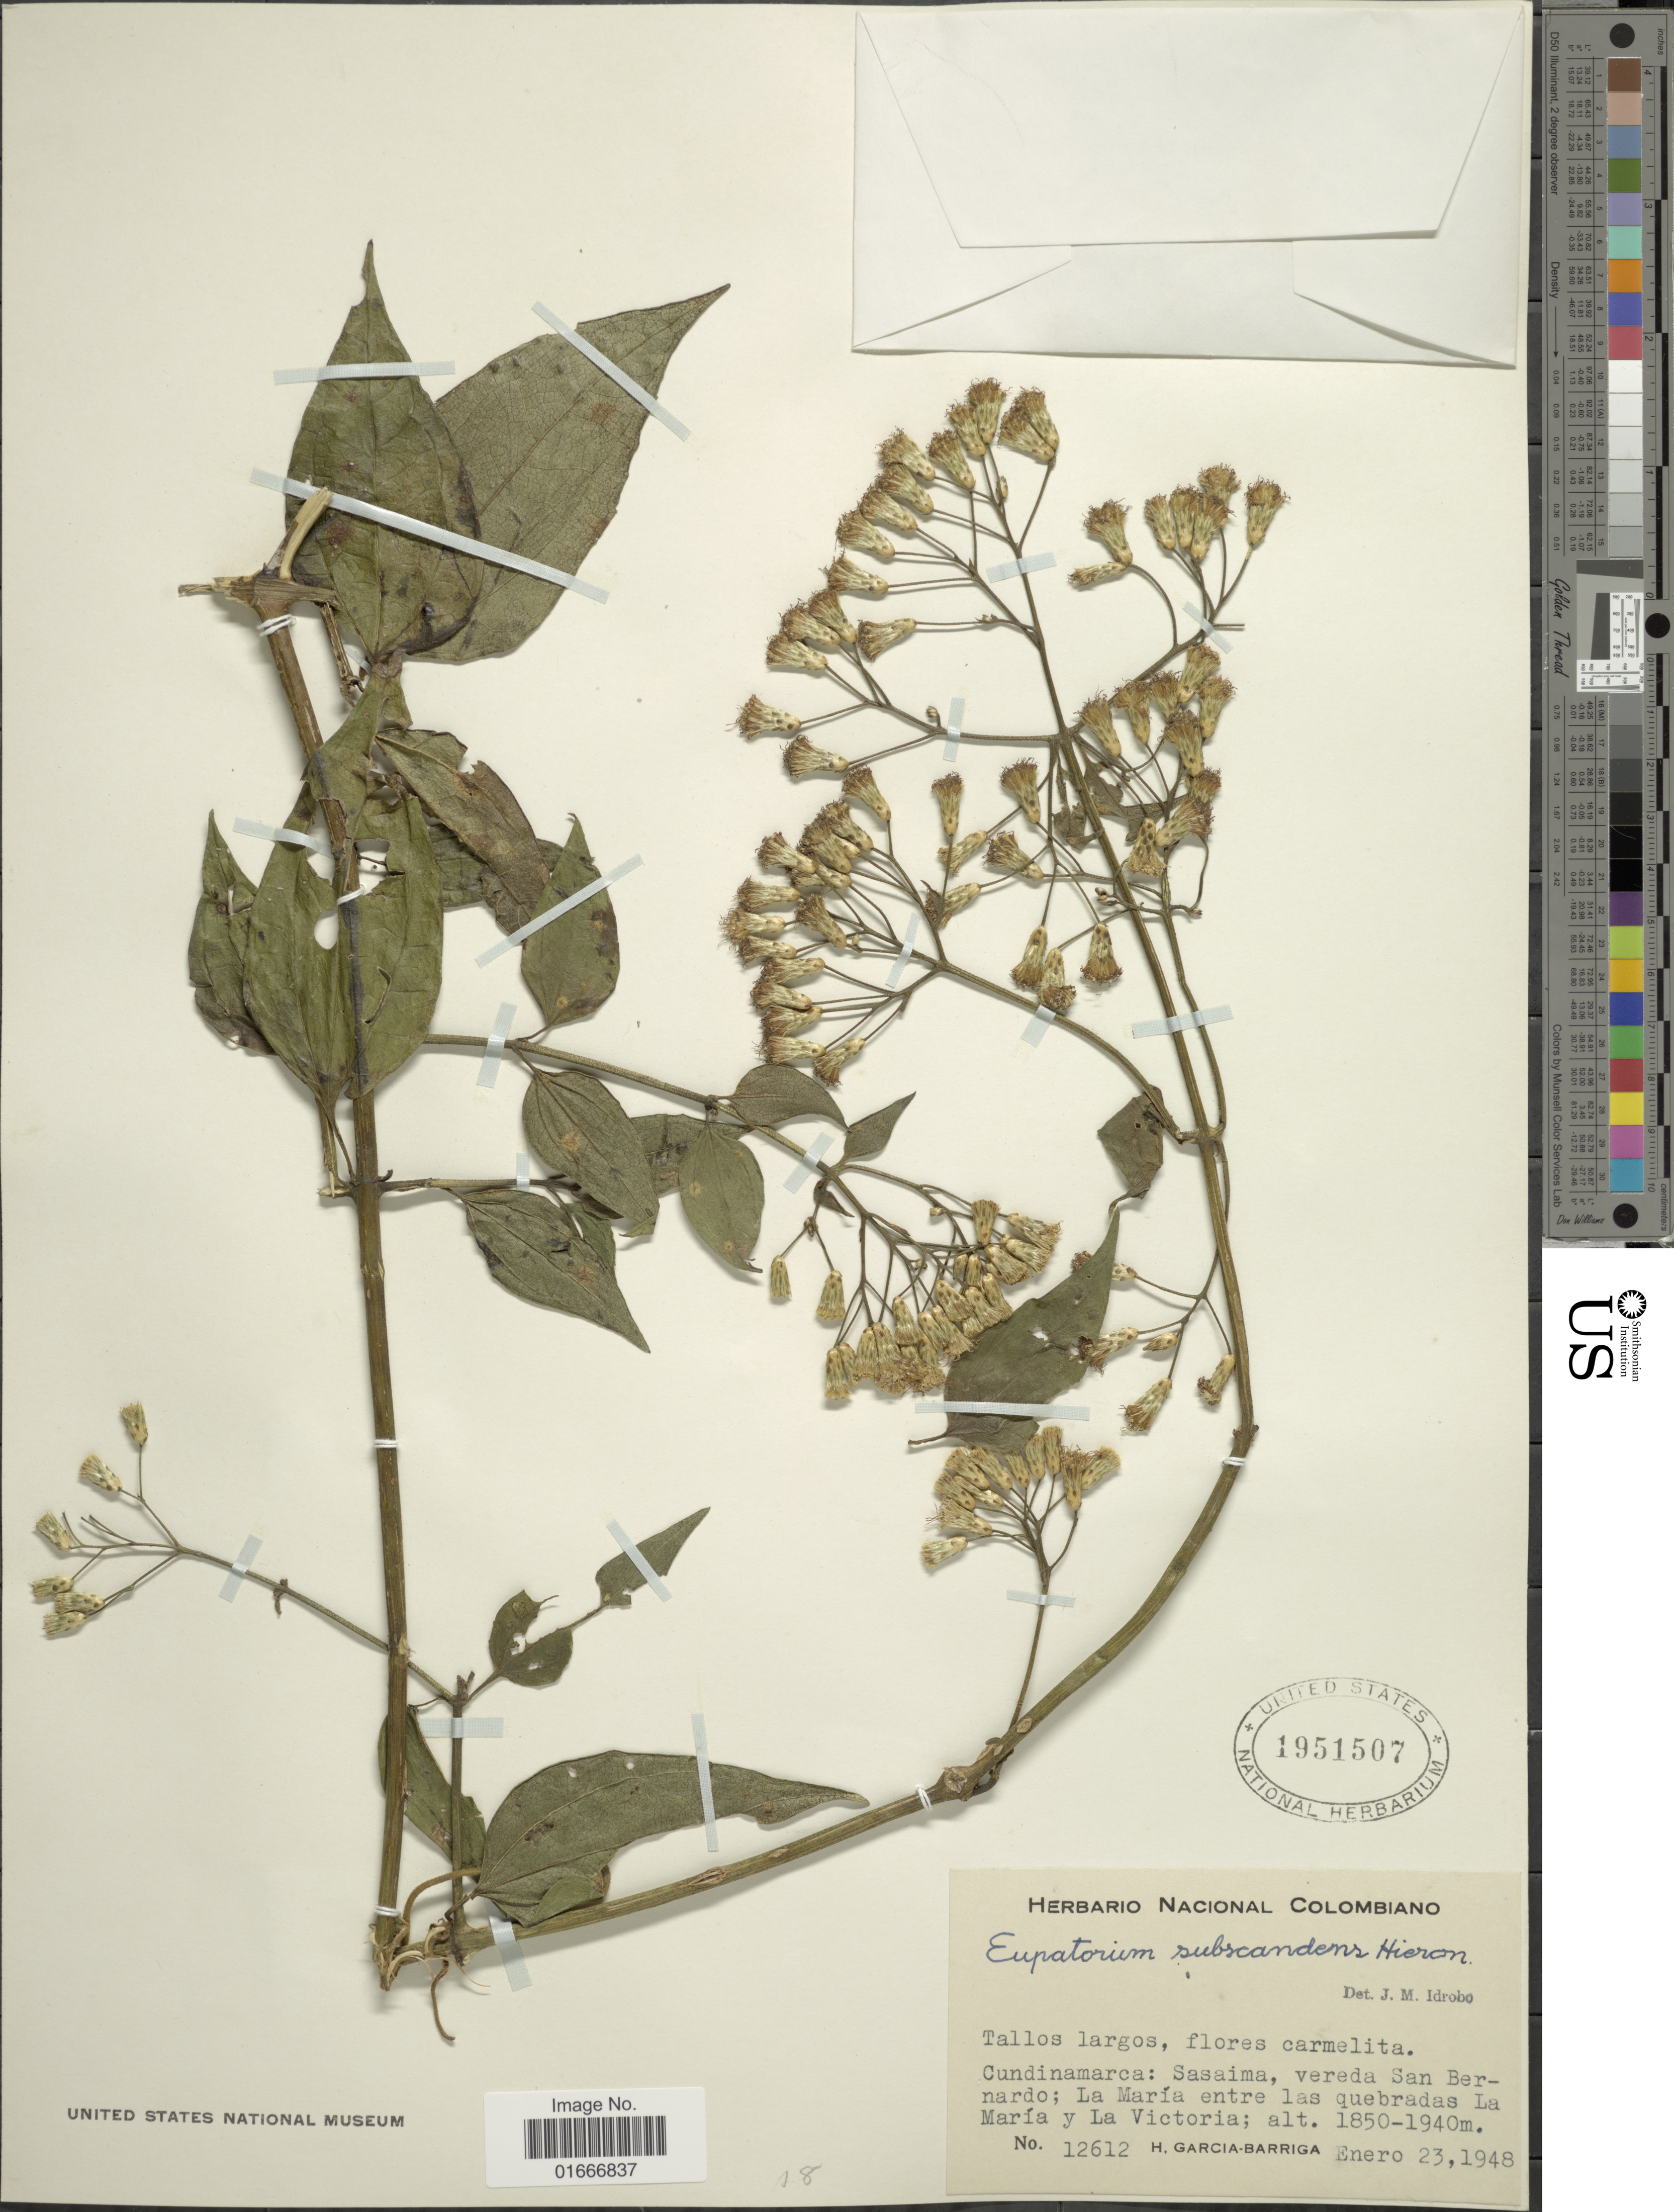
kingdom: Plantae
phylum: Tracheophyta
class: Magnoliopsida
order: Asterales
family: Asteraceae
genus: Chromolaena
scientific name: Chromolaena subscandens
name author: (Hieron.) R.M. King & H. Rob.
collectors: H. García Barriga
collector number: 12612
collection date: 1948-01-23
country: Colombia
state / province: Cundinamarca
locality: Colombiano. Cundinamarca: Sasaima, vereda San Bernardo; La Maria entre las quebradas La Maria y La Victoria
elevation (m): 1850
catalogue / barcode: US 1951507